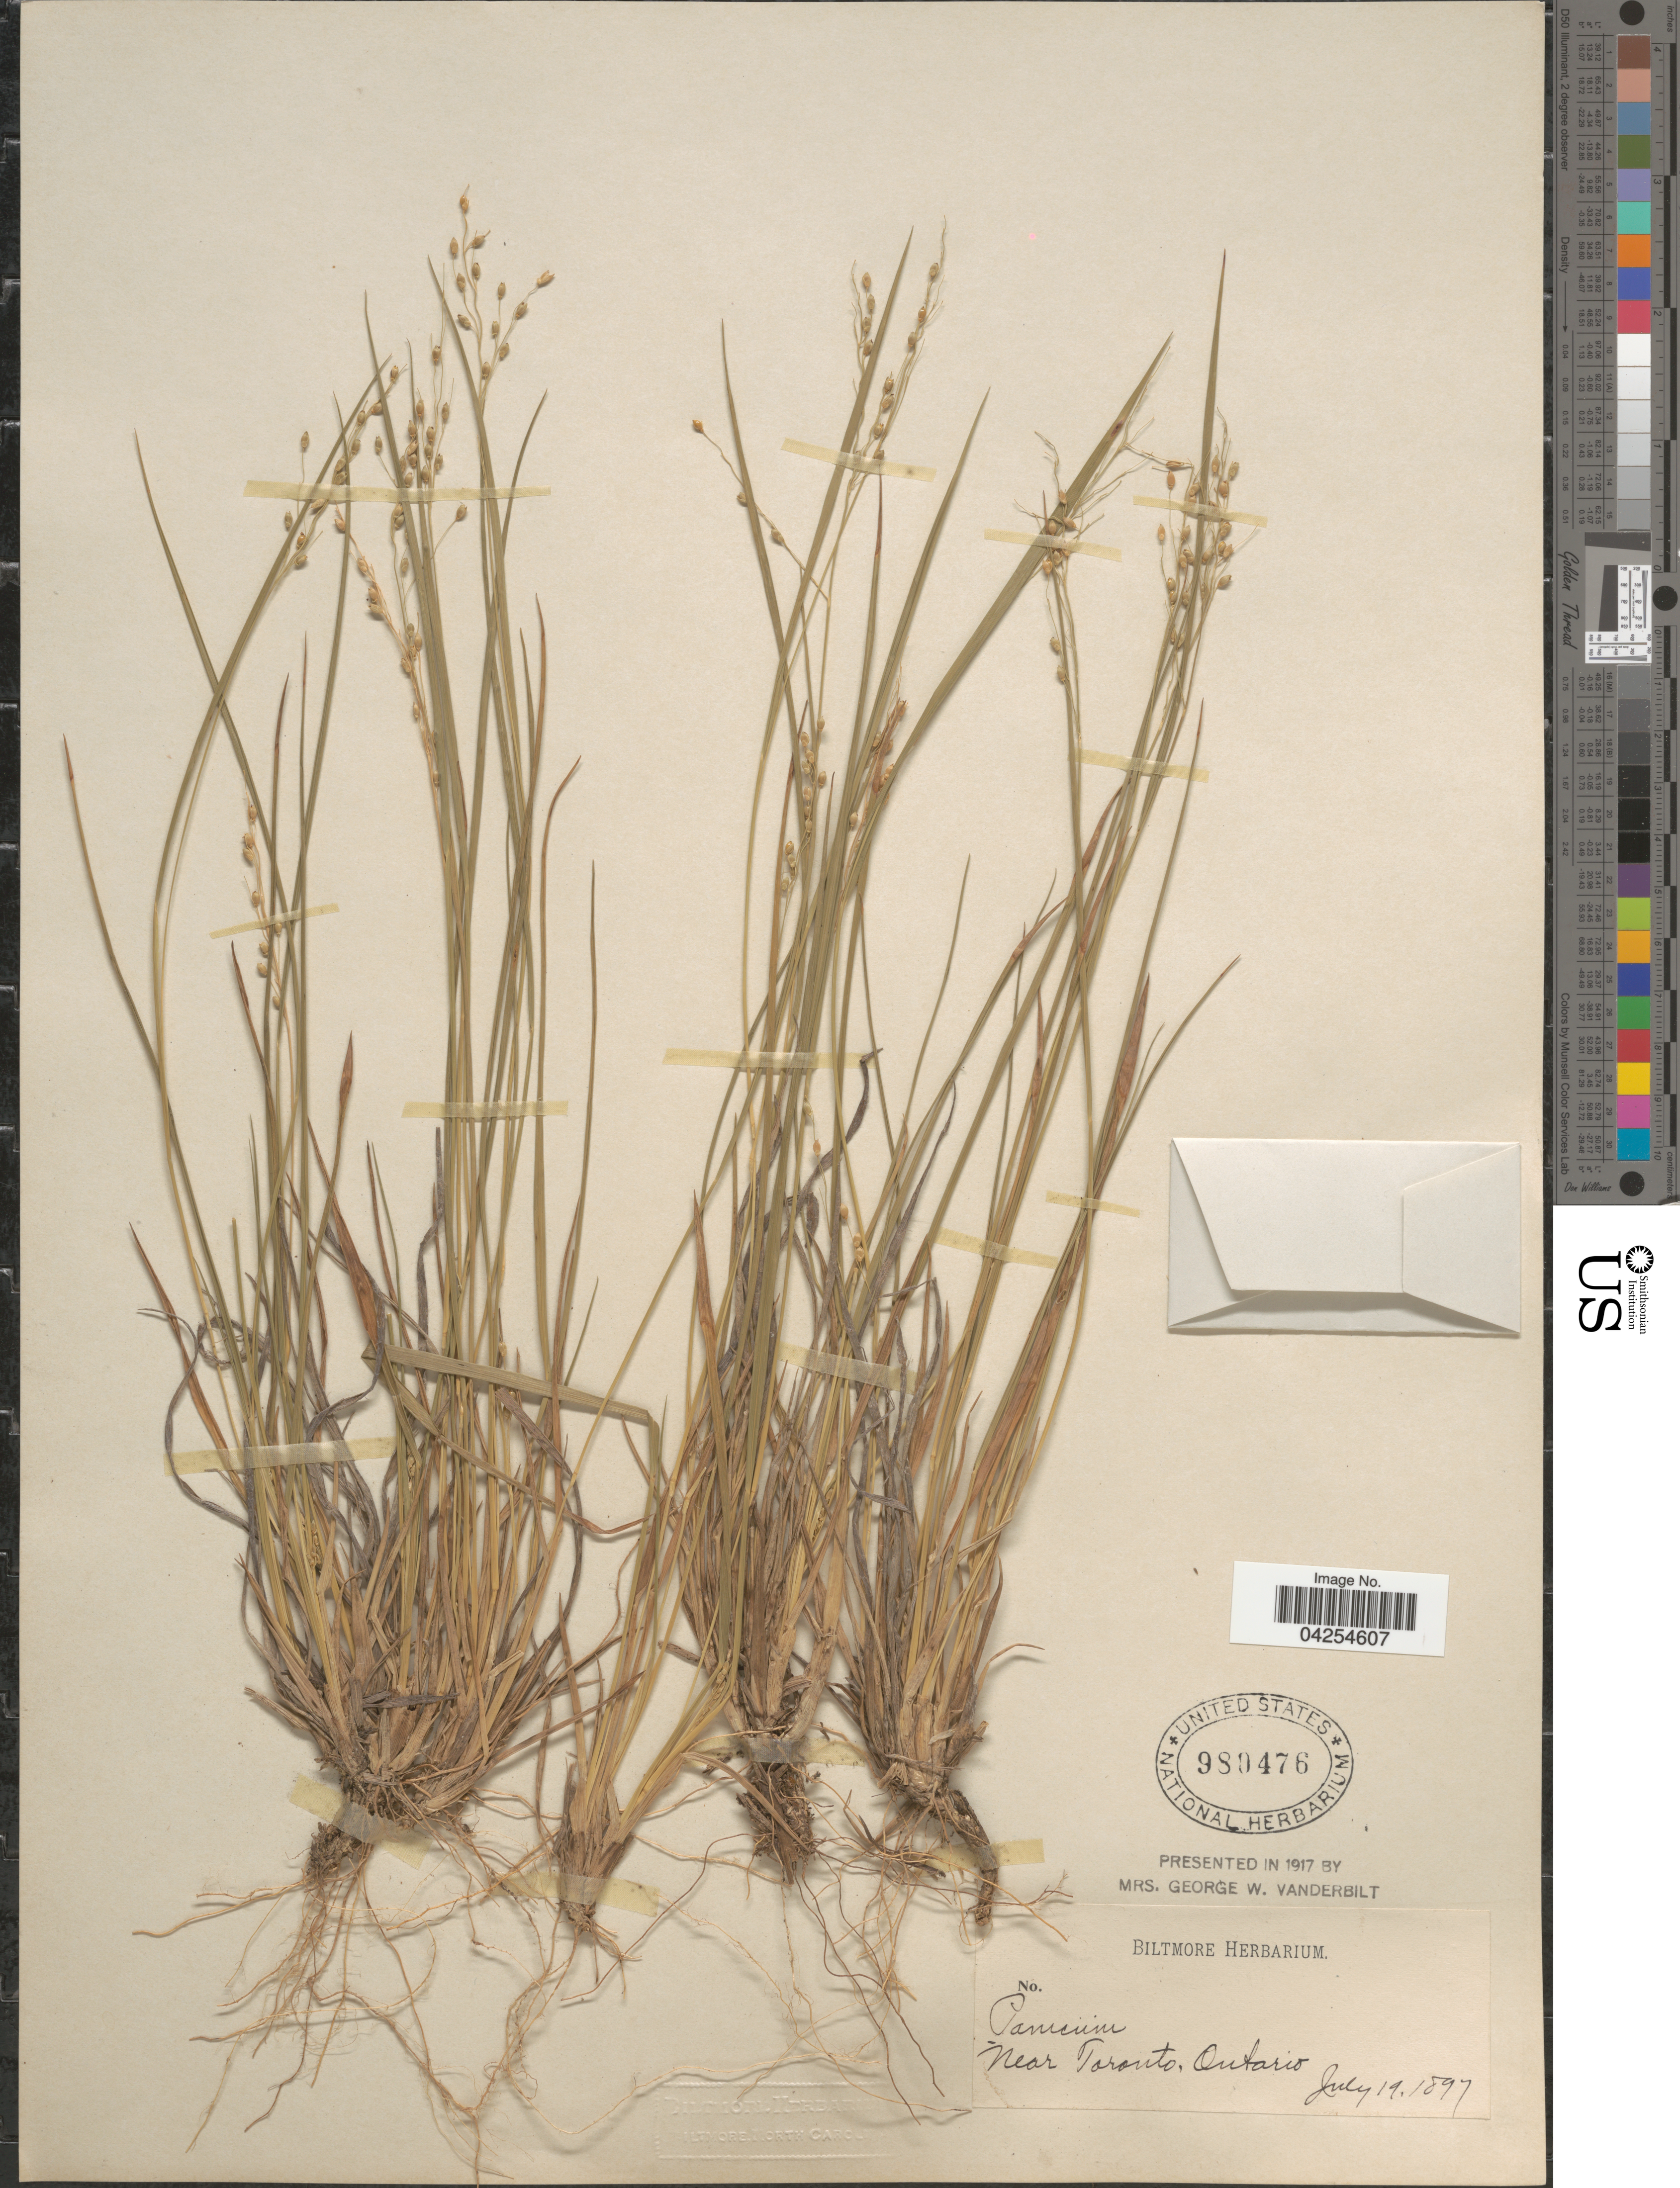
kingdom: Plantae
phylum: Tracheophyta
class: Liliopsida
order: Poales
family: Poaceae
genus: Dichanthelium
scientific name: Dichanthelium depauperatum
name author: (Muhl.) Gould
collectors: ex herb. Biltmore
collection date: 1897-07-19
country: Canada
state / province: Ontario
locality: Near Toronto.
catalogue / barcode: US 980476